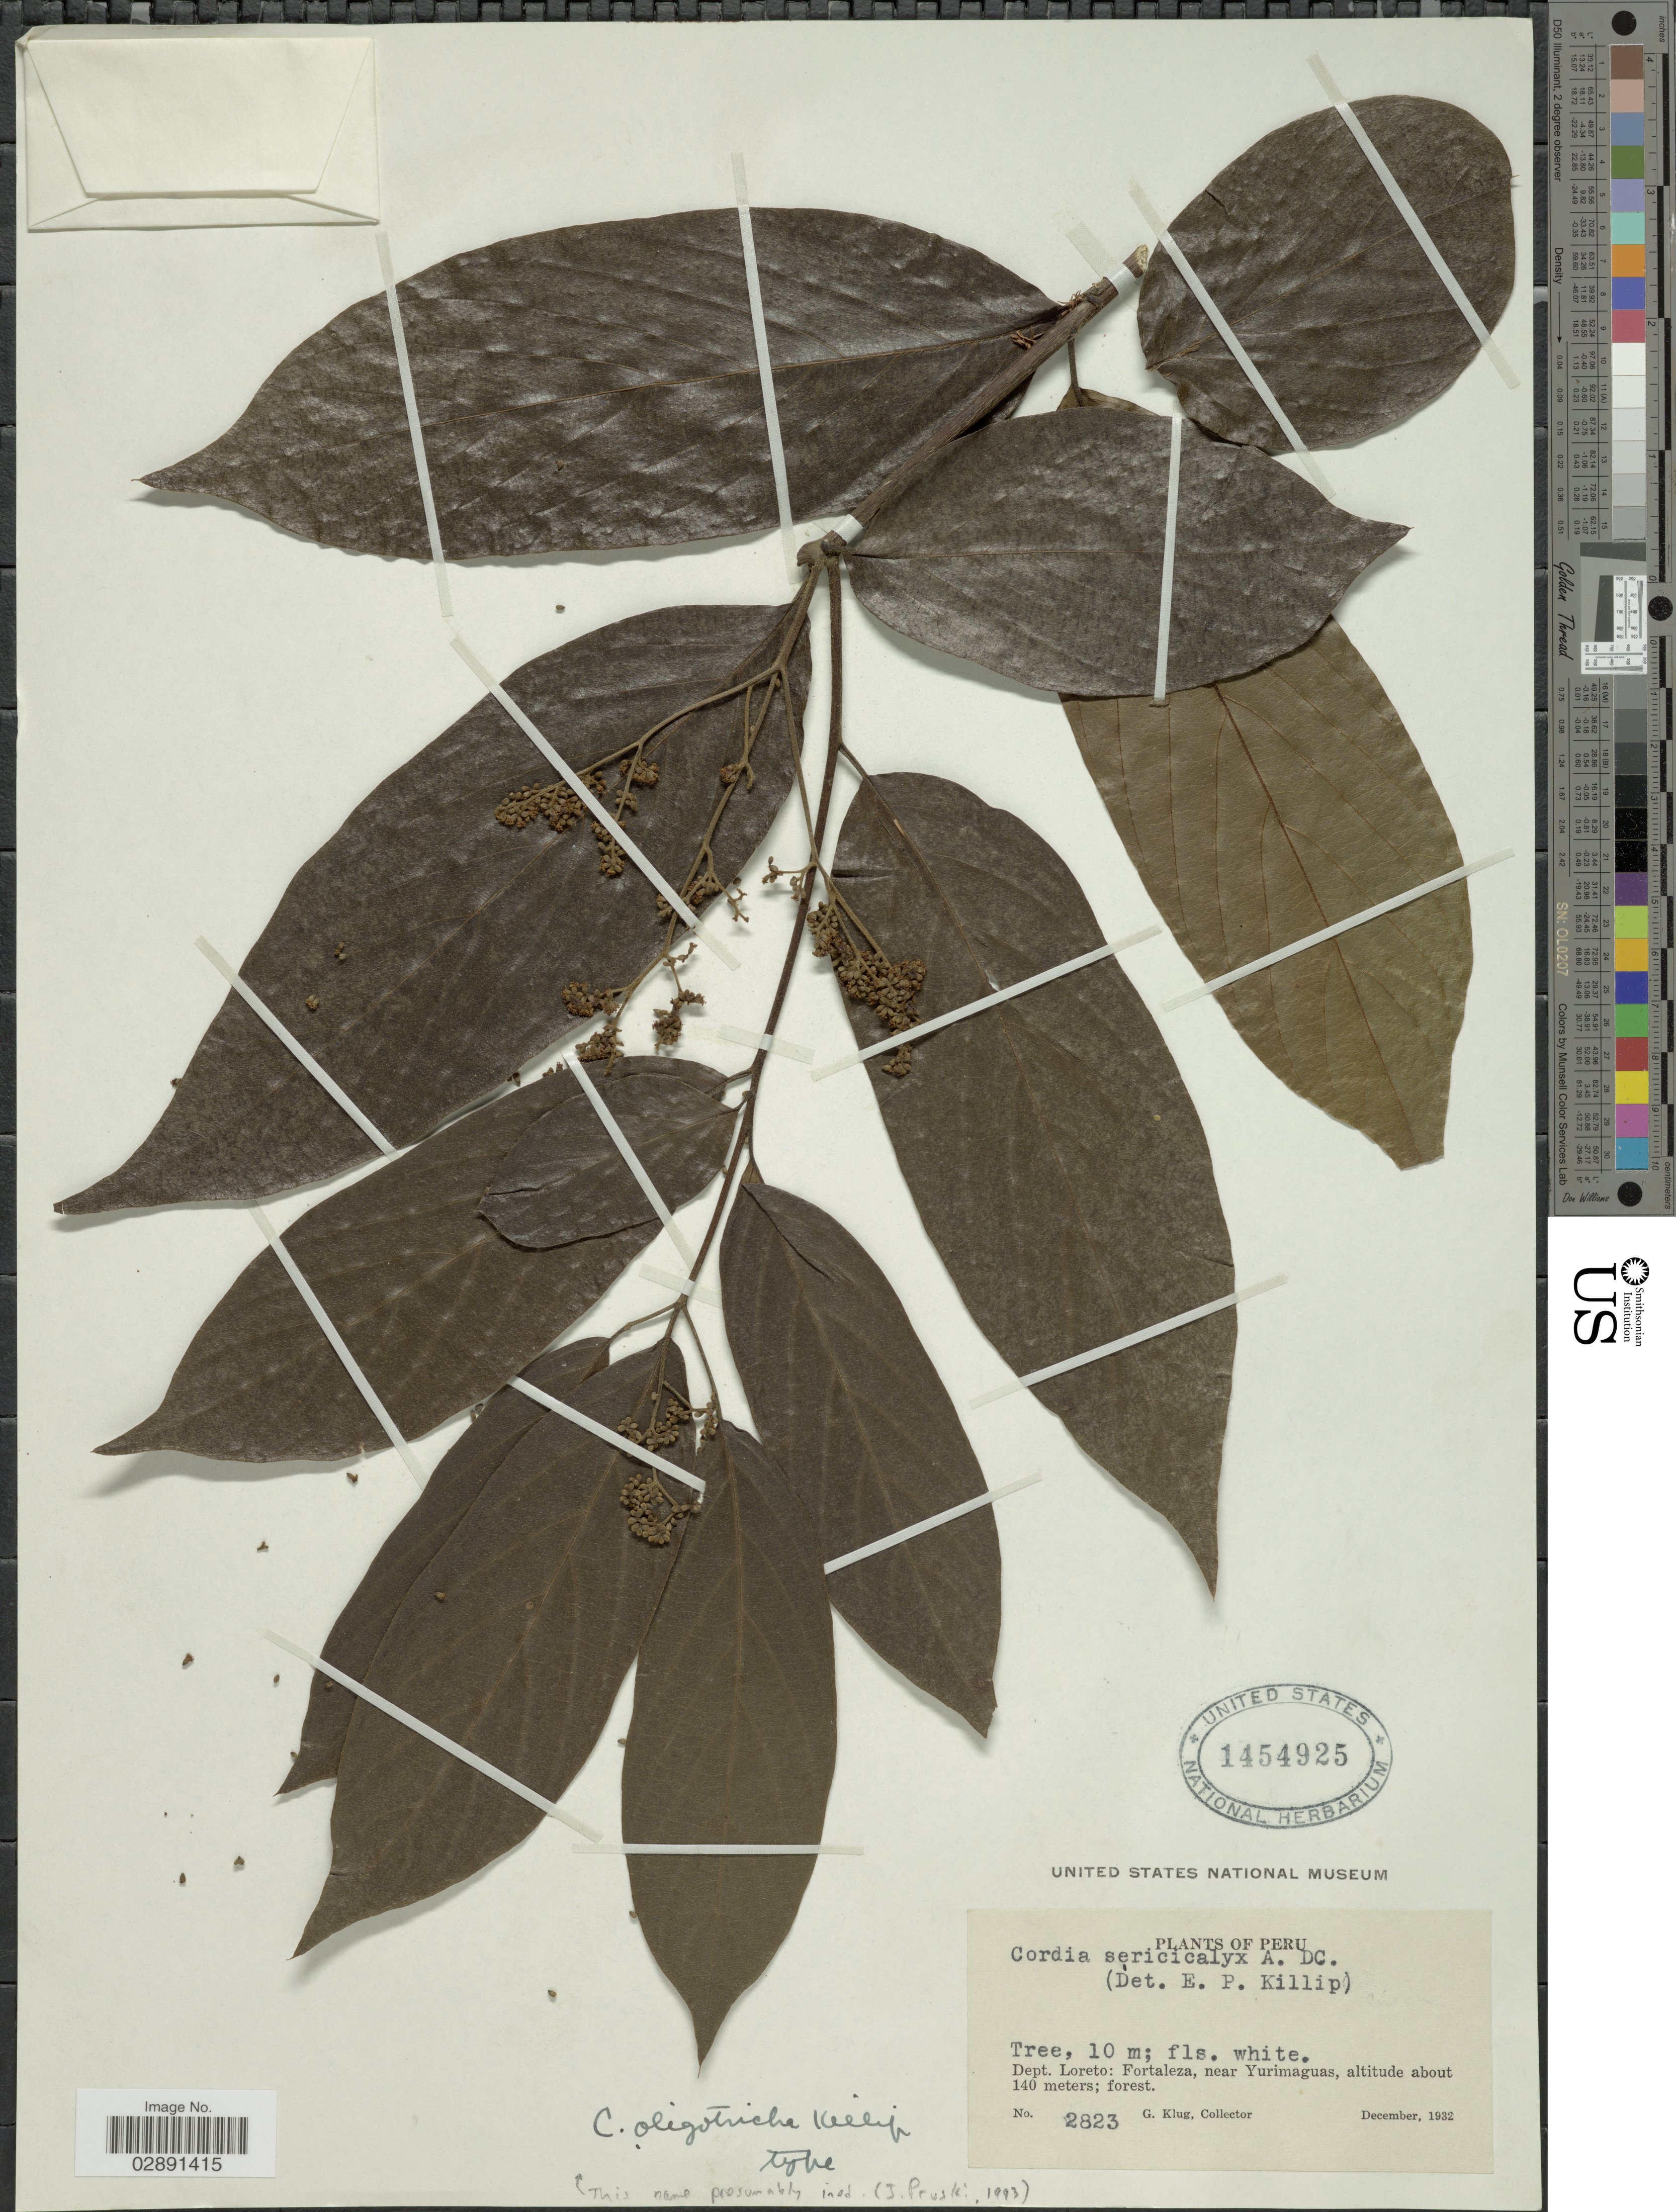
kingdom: Plantae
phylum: Tracheophyta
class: Magnoliopsida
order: Boraginales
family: Cordiaceae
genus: Cordia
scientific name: Cordia oligotricha Killip ined.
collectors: G. Klug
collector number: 2823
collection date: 1932-12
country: Peru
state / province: Loreto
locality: Dept. Loreto: Fortaleza, near Yurimaguas.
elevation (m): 140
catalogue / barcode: US 1454925